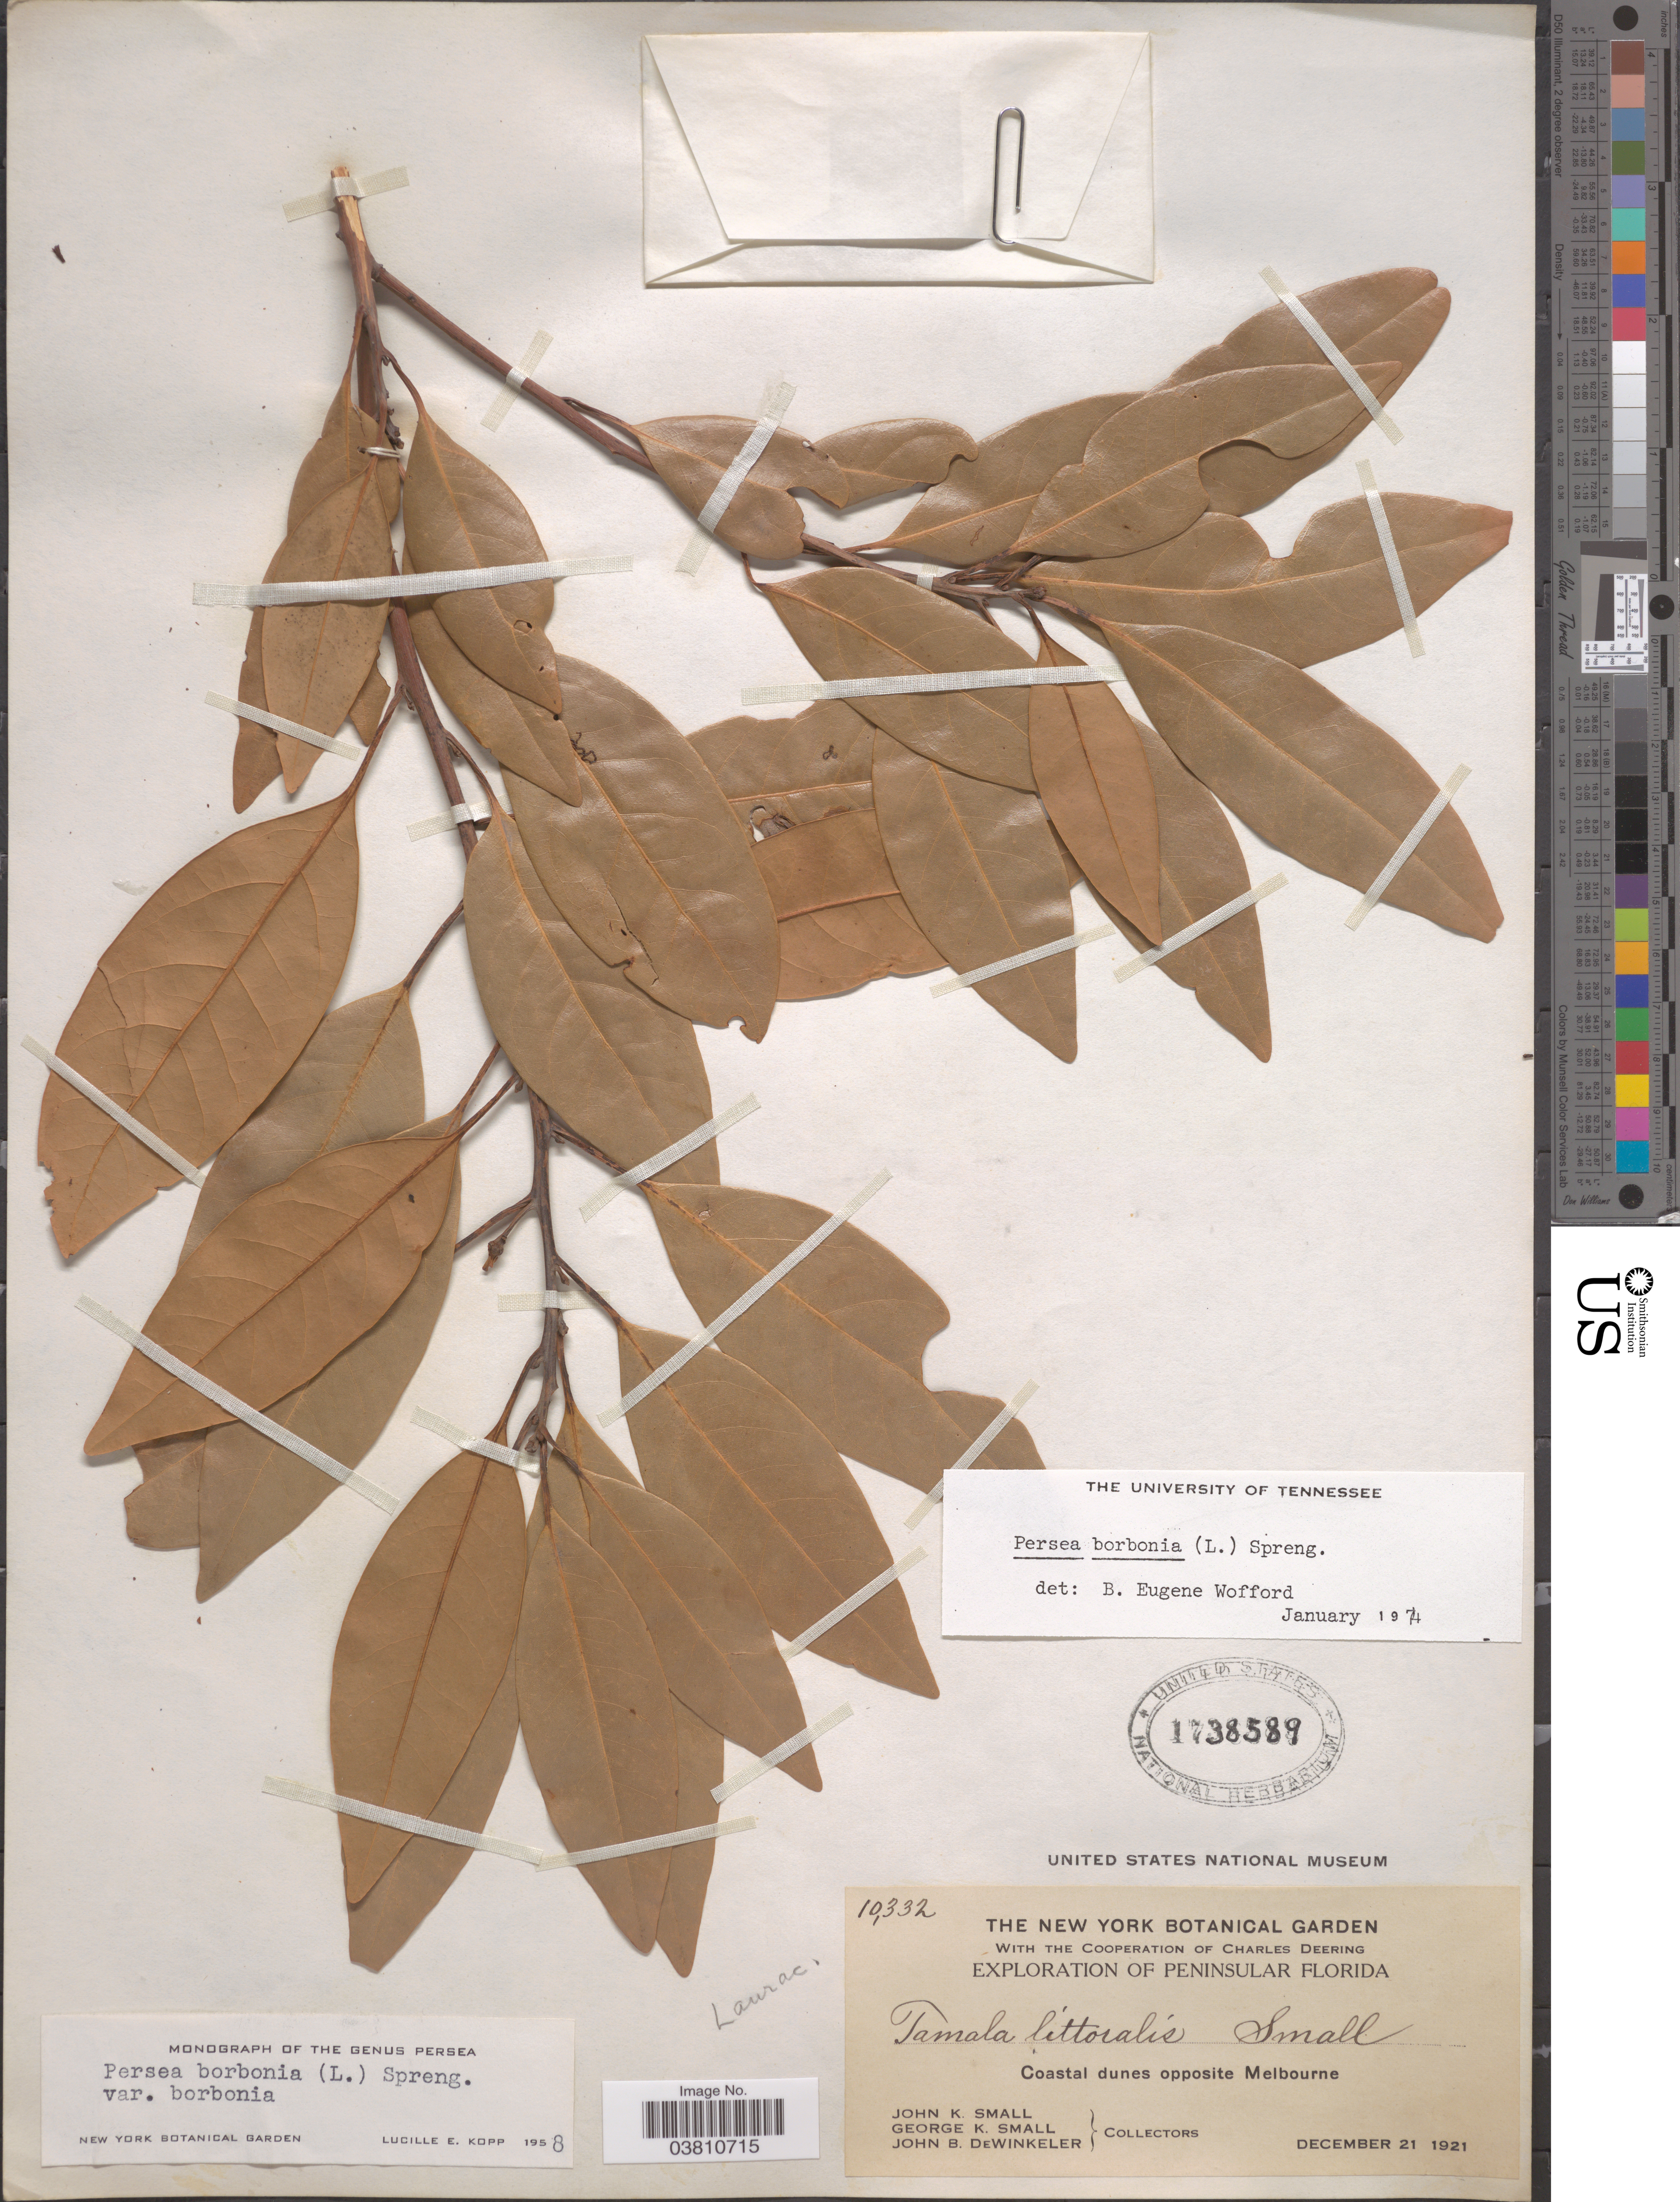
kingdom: Plantae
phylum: Tracheophyta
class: Magnoliopsida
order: Laurales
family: Lauraceae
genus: Persea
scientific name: Persea borbonia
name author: (L.) Spreng.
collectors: J. K. Small, G. K. Small & J. B. Dewinkeler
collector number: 10332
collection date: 1921-12-21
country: United States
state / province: Florida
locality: Peninsular Florida. Coastal dunes opposite Melbourne.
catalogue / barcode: US 1738589